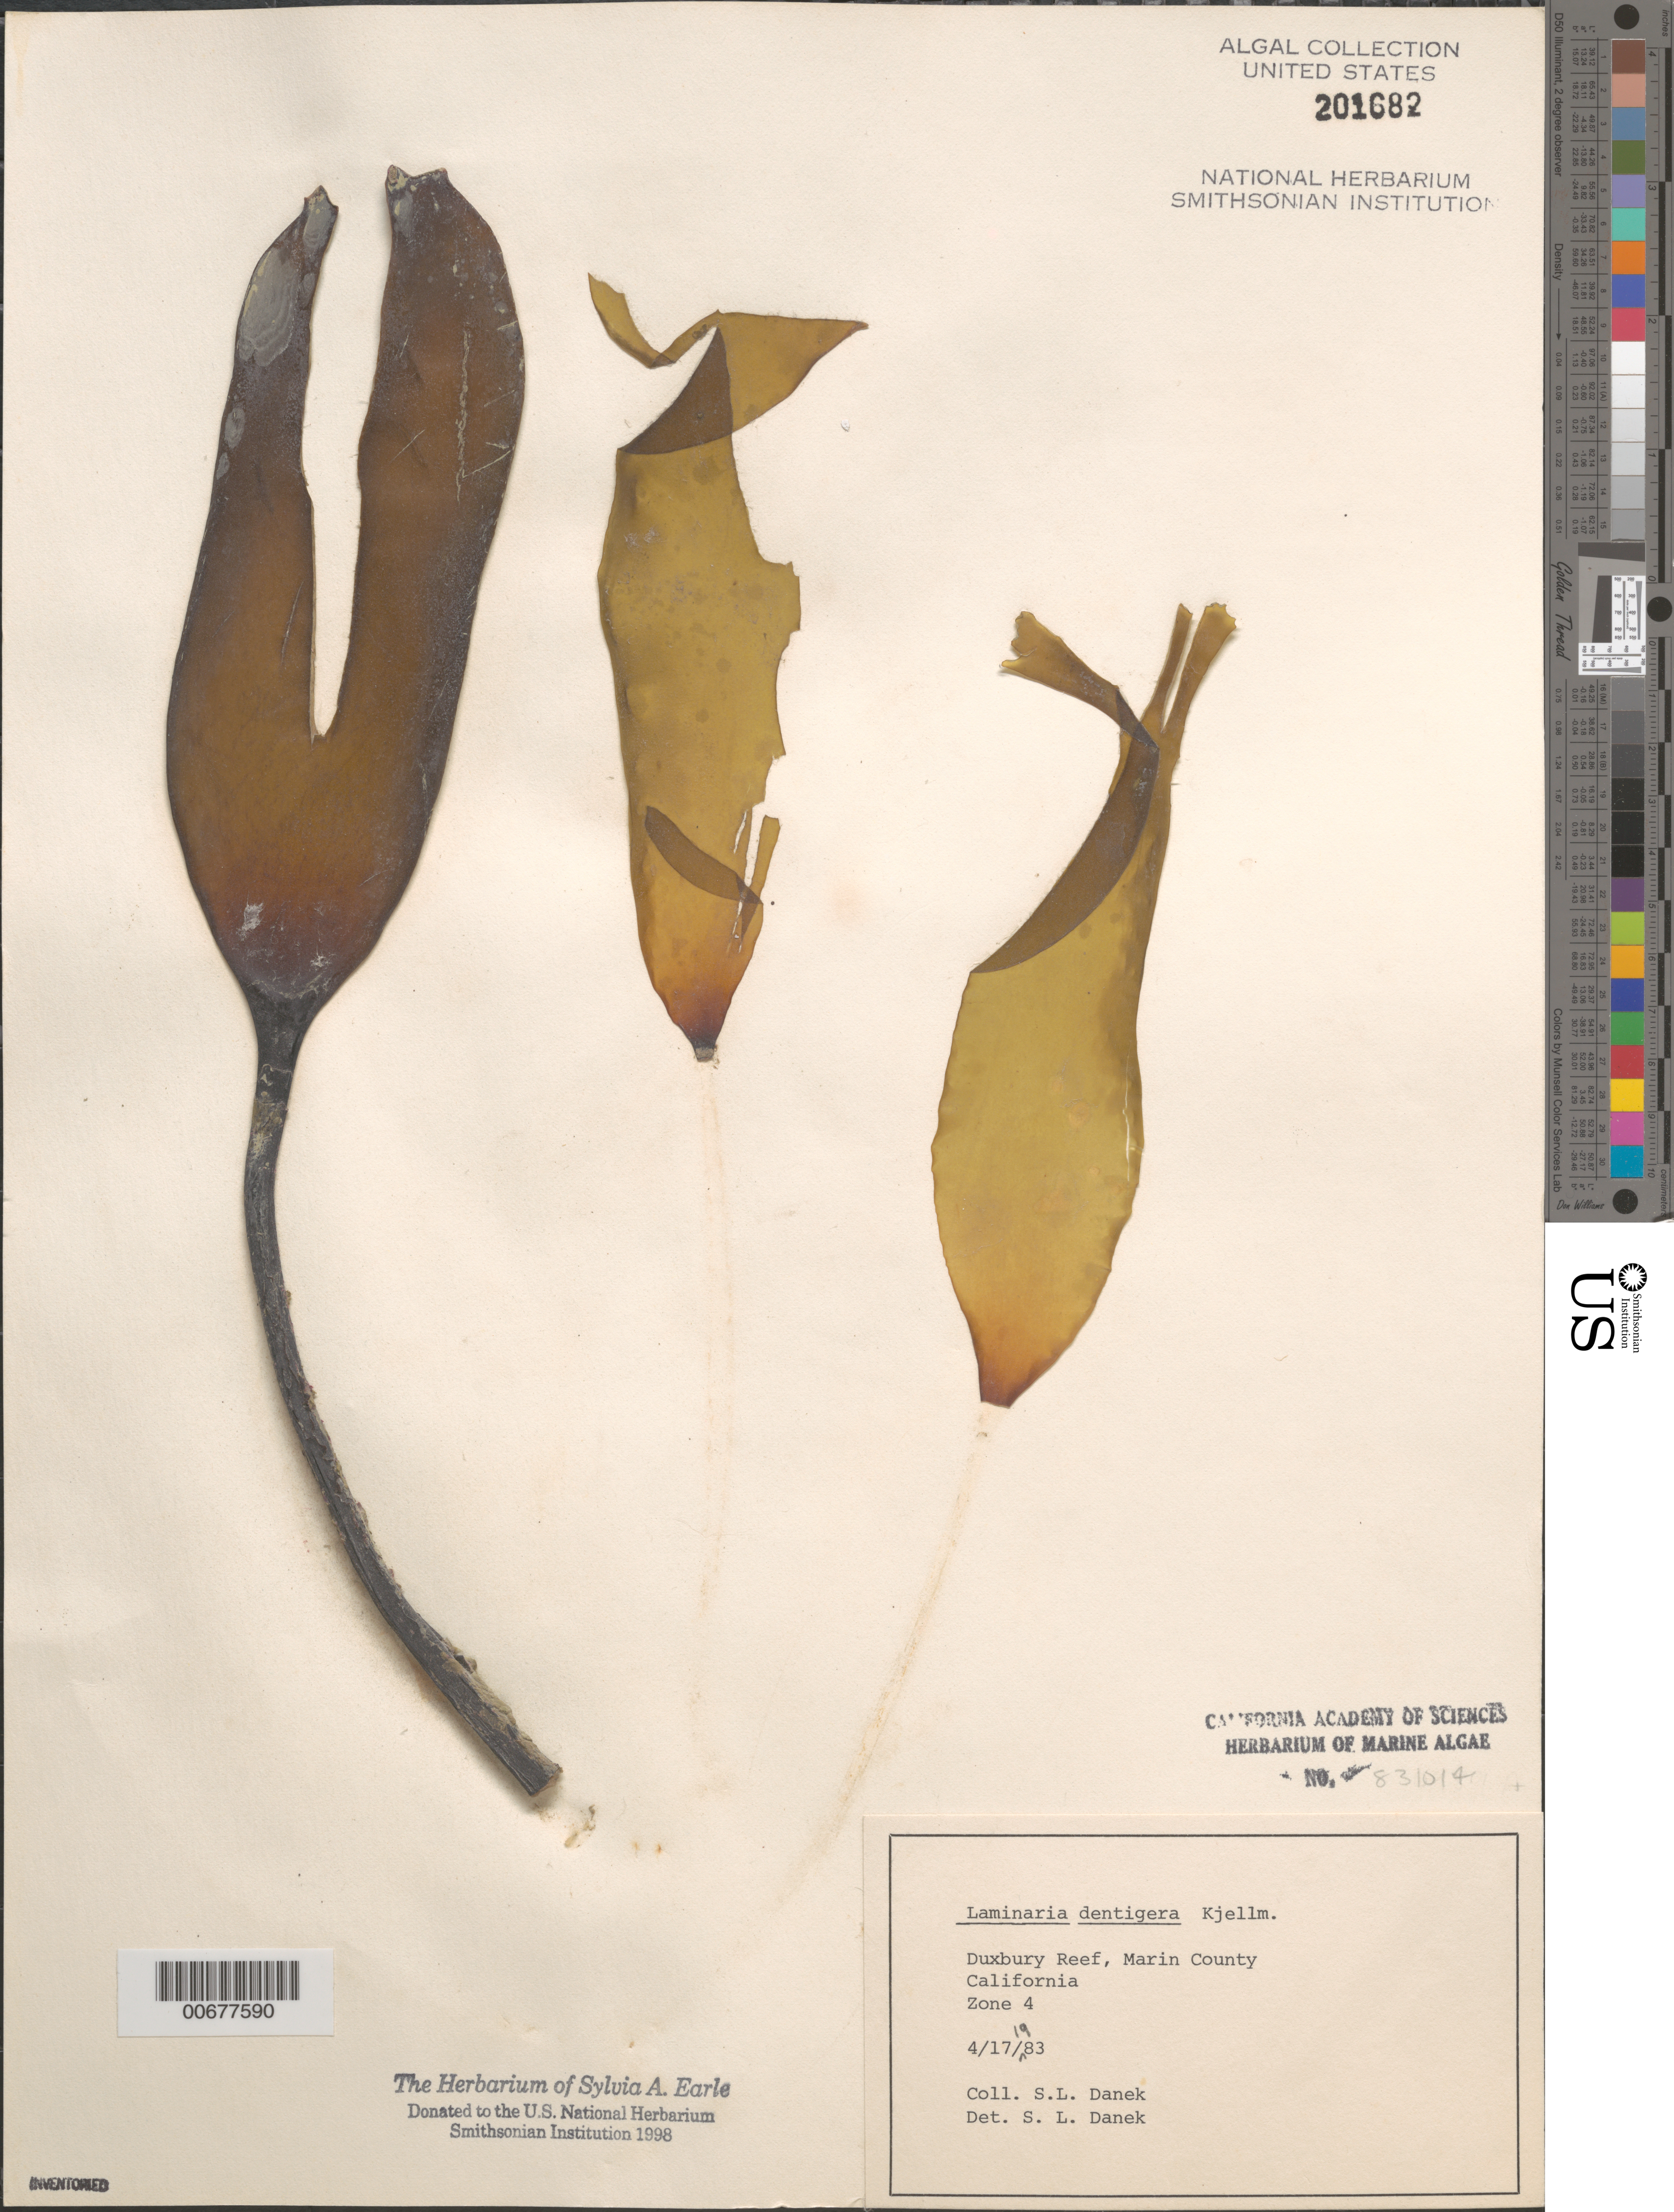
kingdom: Chromista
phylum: Ochrophyta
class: Phaeophyceae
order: Laminariales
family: Laminariaceae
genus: Laminaria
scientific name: Laminaria dentigera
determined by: Danek, S. L.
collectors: S. Danek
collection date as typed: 17 Apr 1983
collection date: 1983-04-17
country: United States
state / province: California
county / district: Marin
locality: Duxbury Reef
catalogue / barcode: US 201682